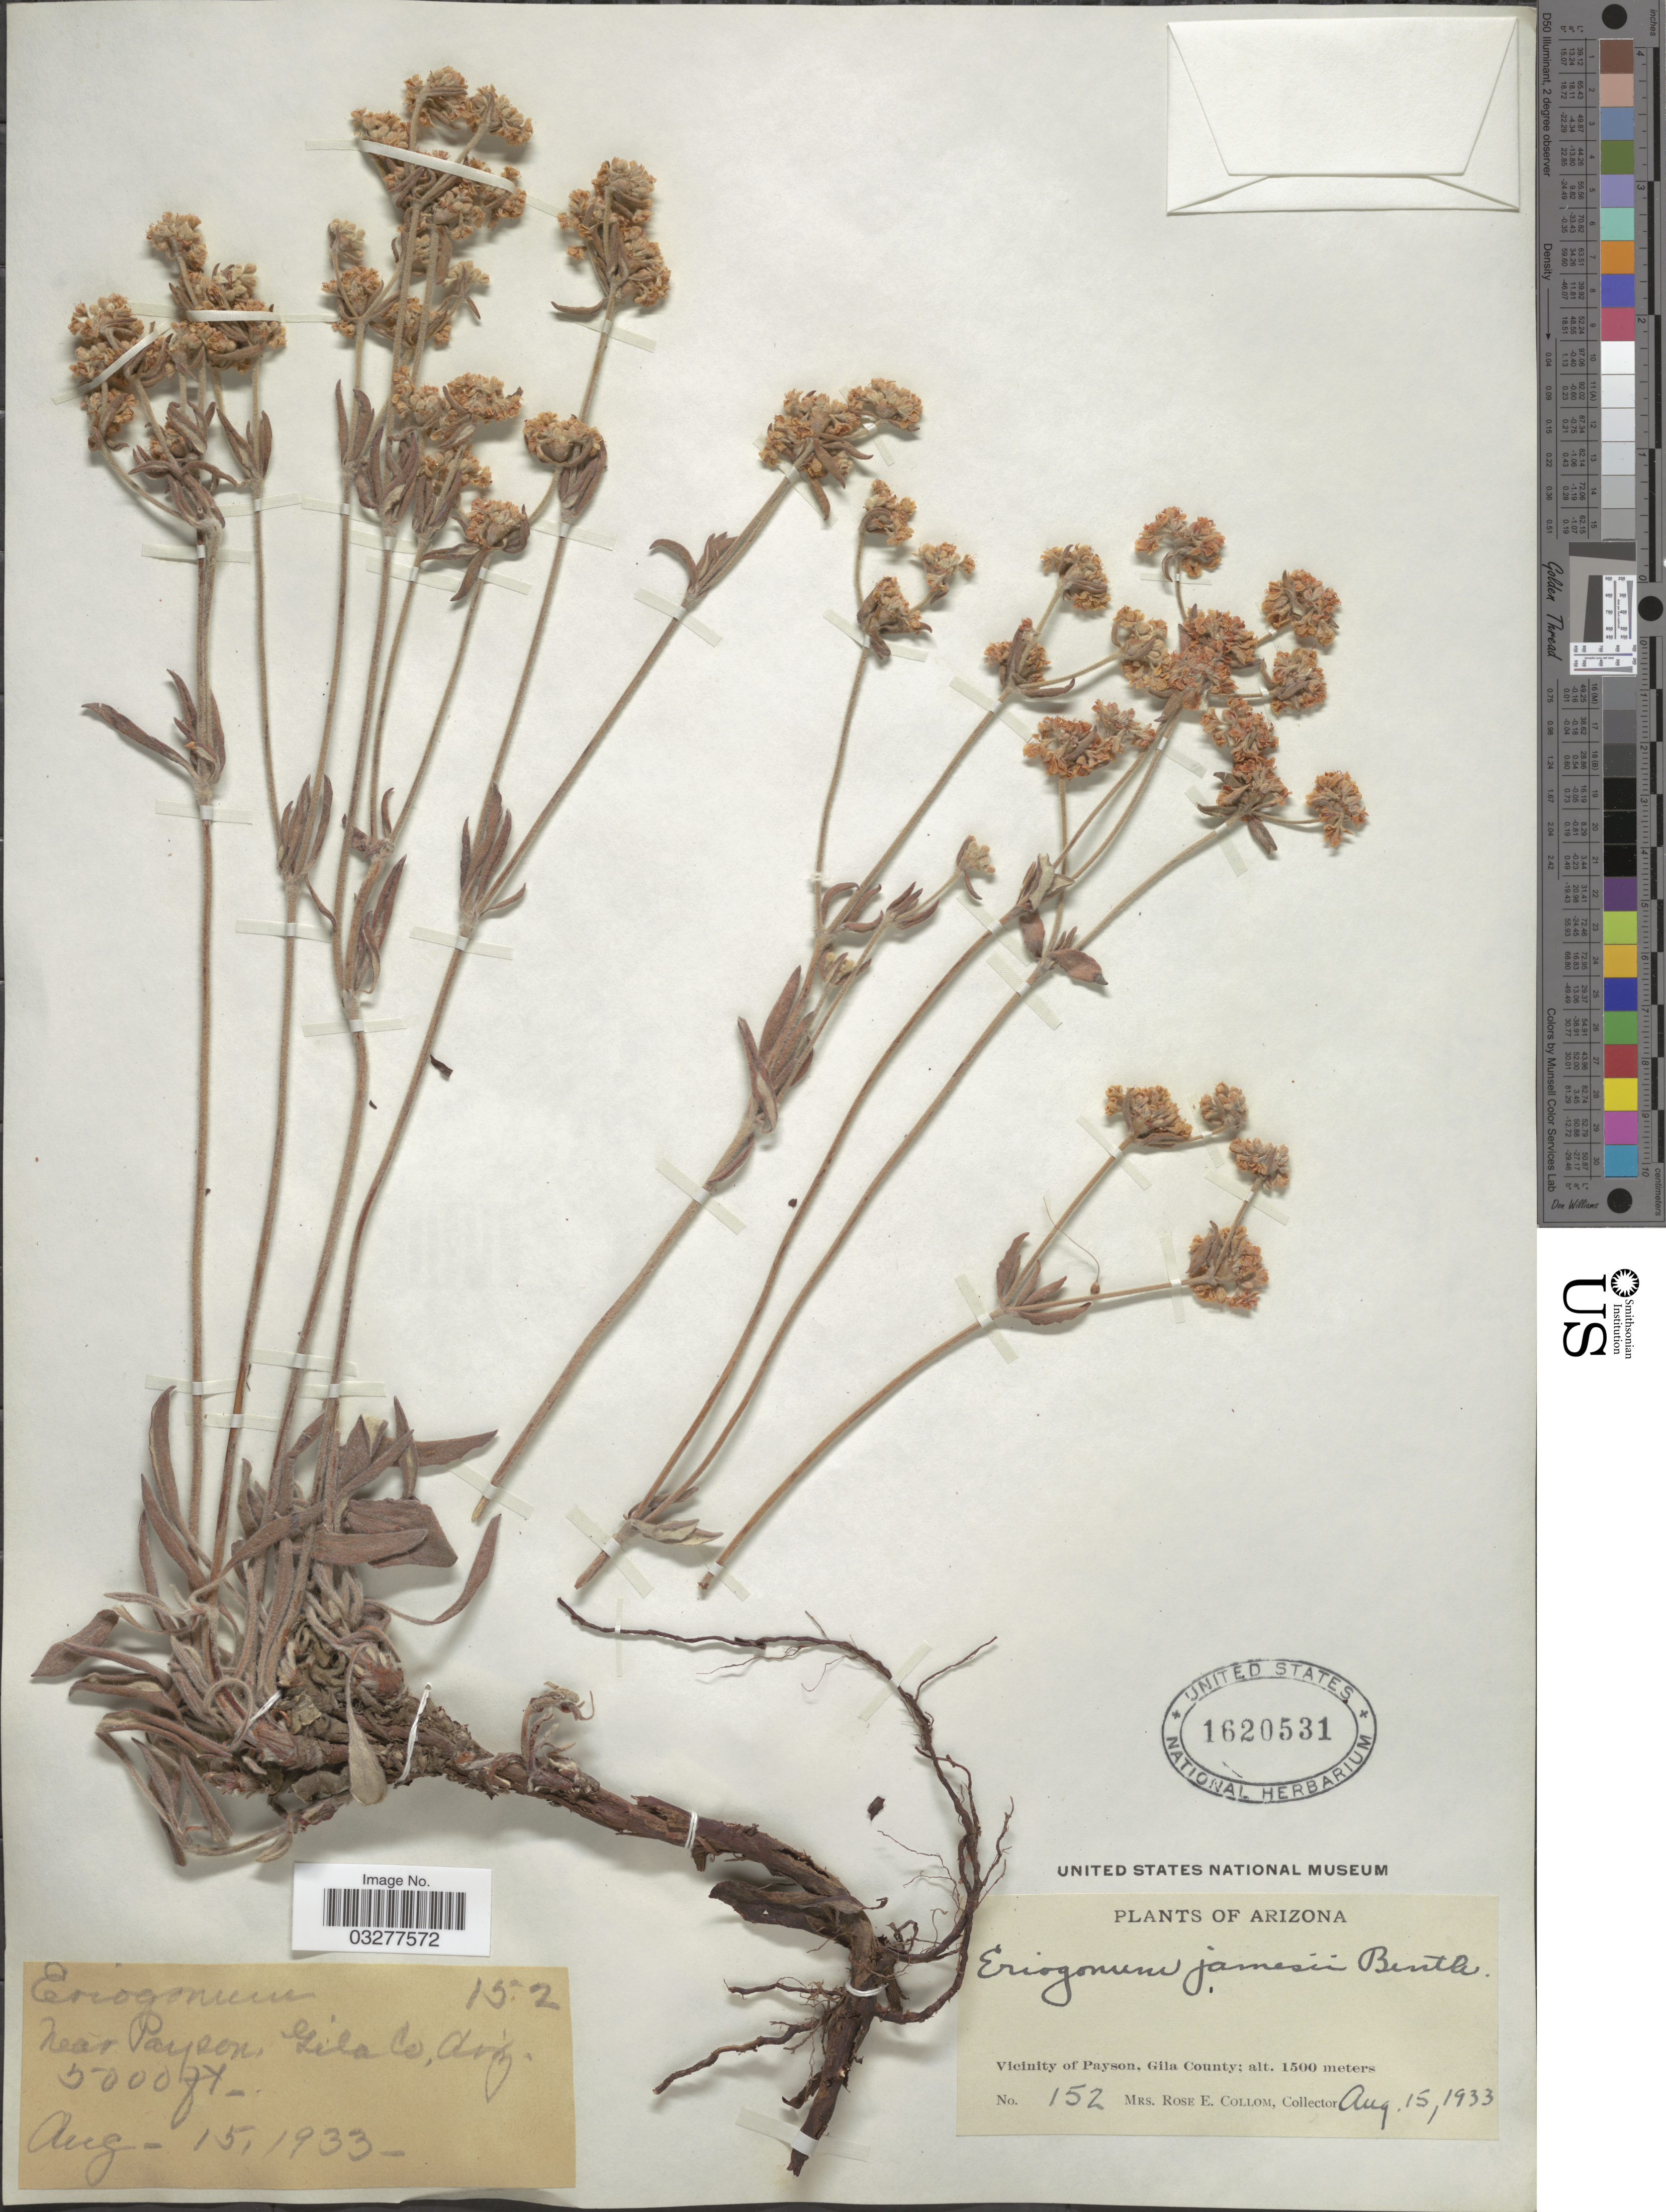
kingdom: Plantae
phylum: Tracheophyta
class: Magnoliopsida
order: Caryophyllales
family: Polygonaceae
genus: Eriogonum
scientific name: Eriogonum jamesii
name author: Benth.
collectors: R. E. Collom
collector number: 152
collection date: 1933-08-15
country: United States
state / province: Arizona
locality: Near Payson, Gila Co. Vicinity of Payson.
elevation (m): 1524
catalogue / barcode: US 1620531